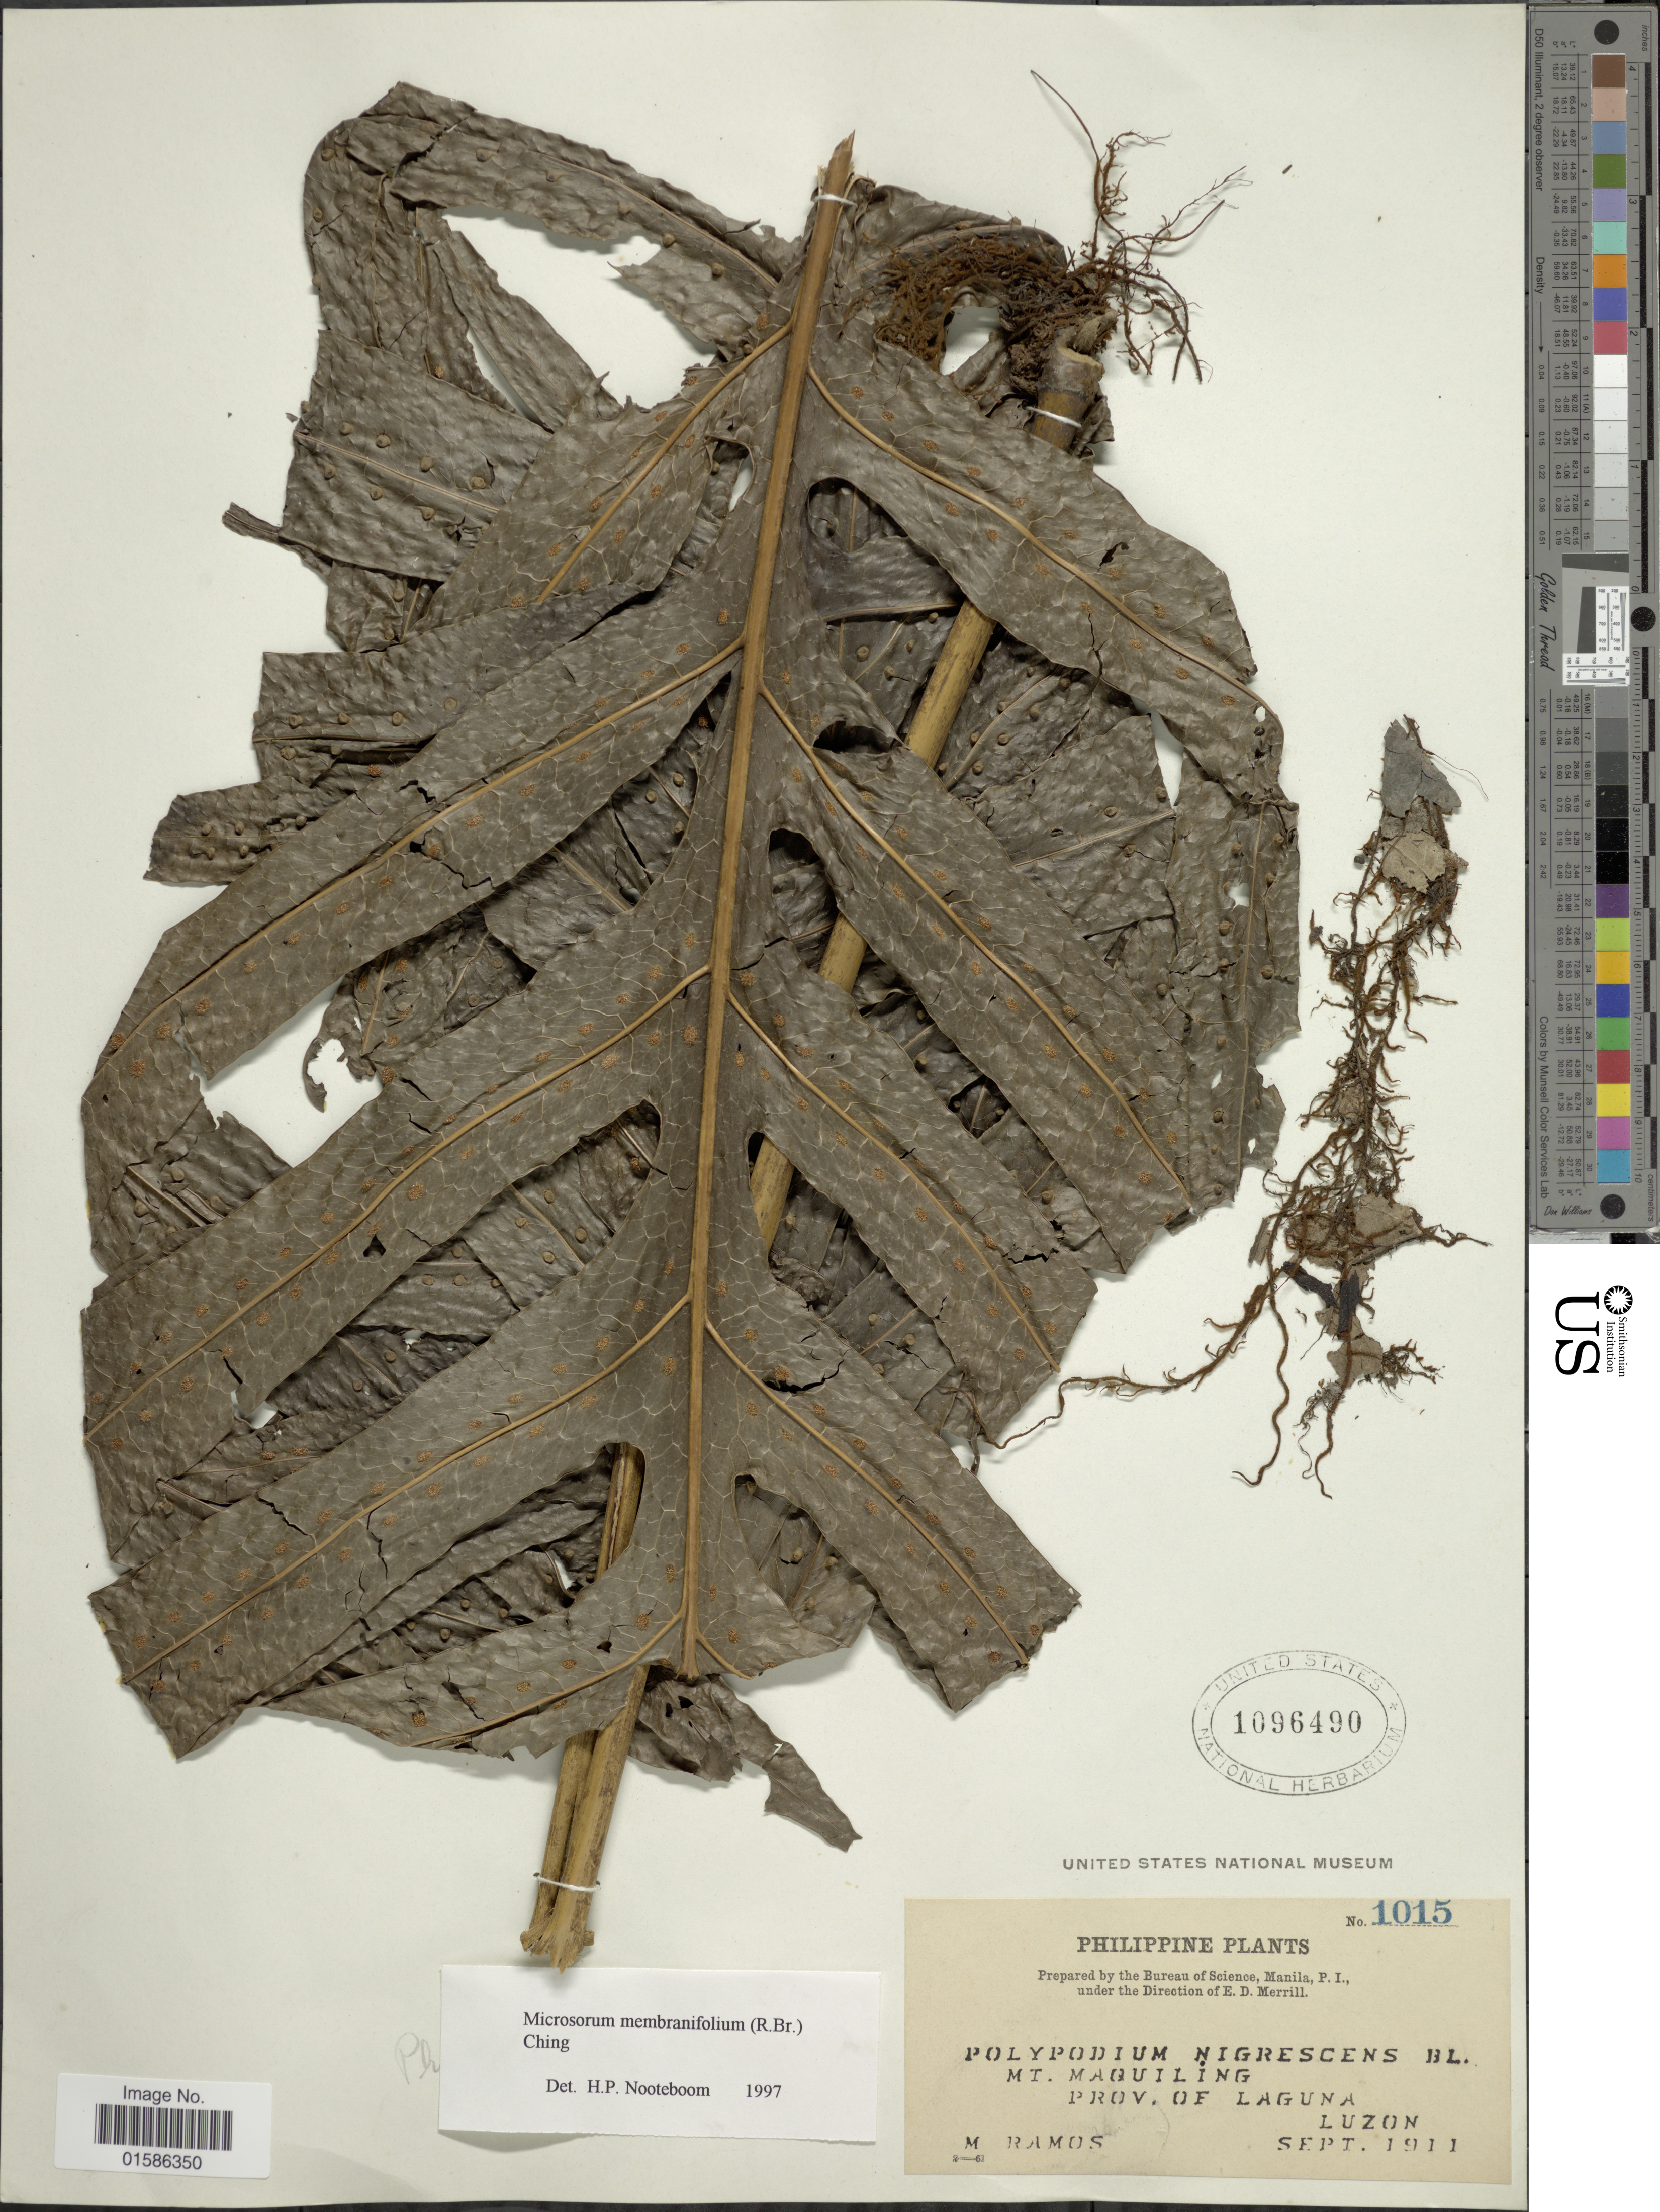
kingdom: Plantae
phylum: Tracheophyta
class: Polypodiopsida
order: Polypodiales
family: Polypodiaceae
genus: Microsorum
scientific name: Microsorum membranifolium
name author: (R. Br.) Ching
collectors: M. Ramos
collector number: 1015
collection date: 1911-09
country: Philippines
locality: Mt Maquiling, Prov. of Laguna, Luzon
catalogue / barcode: US 1096490